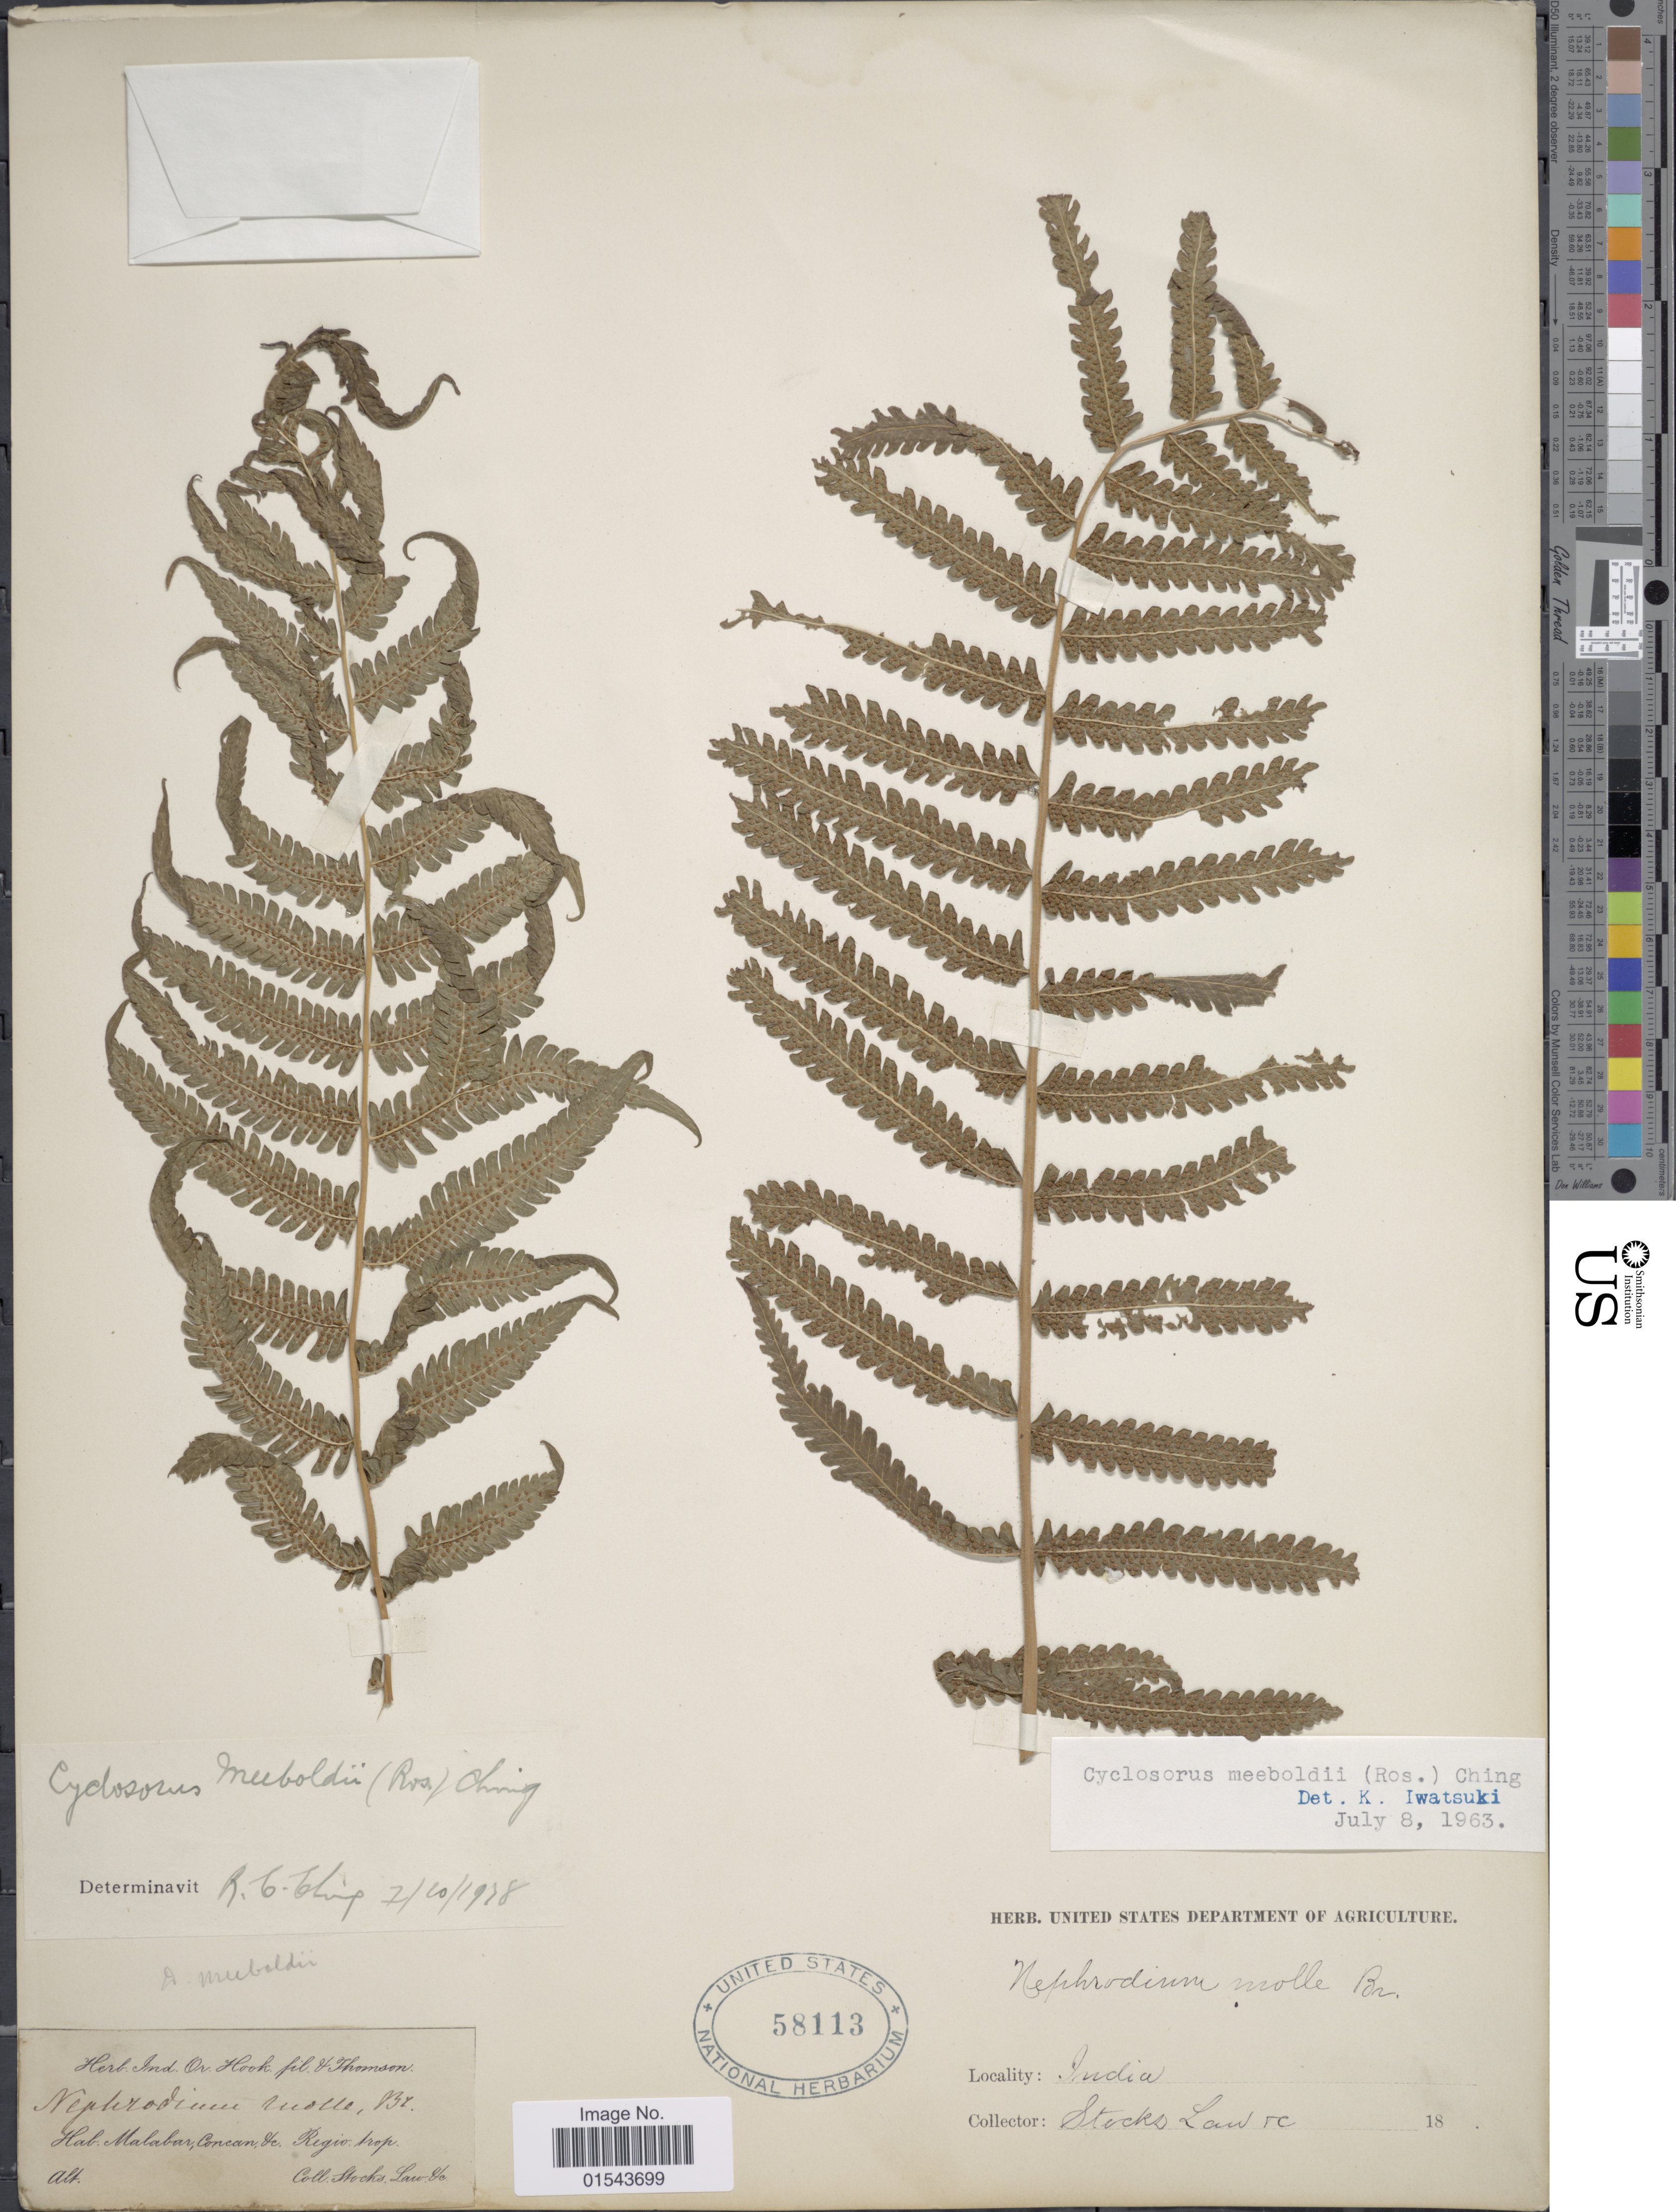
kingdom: Plantae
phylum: Tracheophyta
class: Polypodiopsida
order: Polypodiales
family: Thelypteridaceae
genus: Christella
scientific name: Christella meeboldii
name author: (Rosenst.) Holttum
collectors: J. Stocks & J. Law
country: India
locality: Malabar, Concan &c.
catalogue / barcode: US 58113